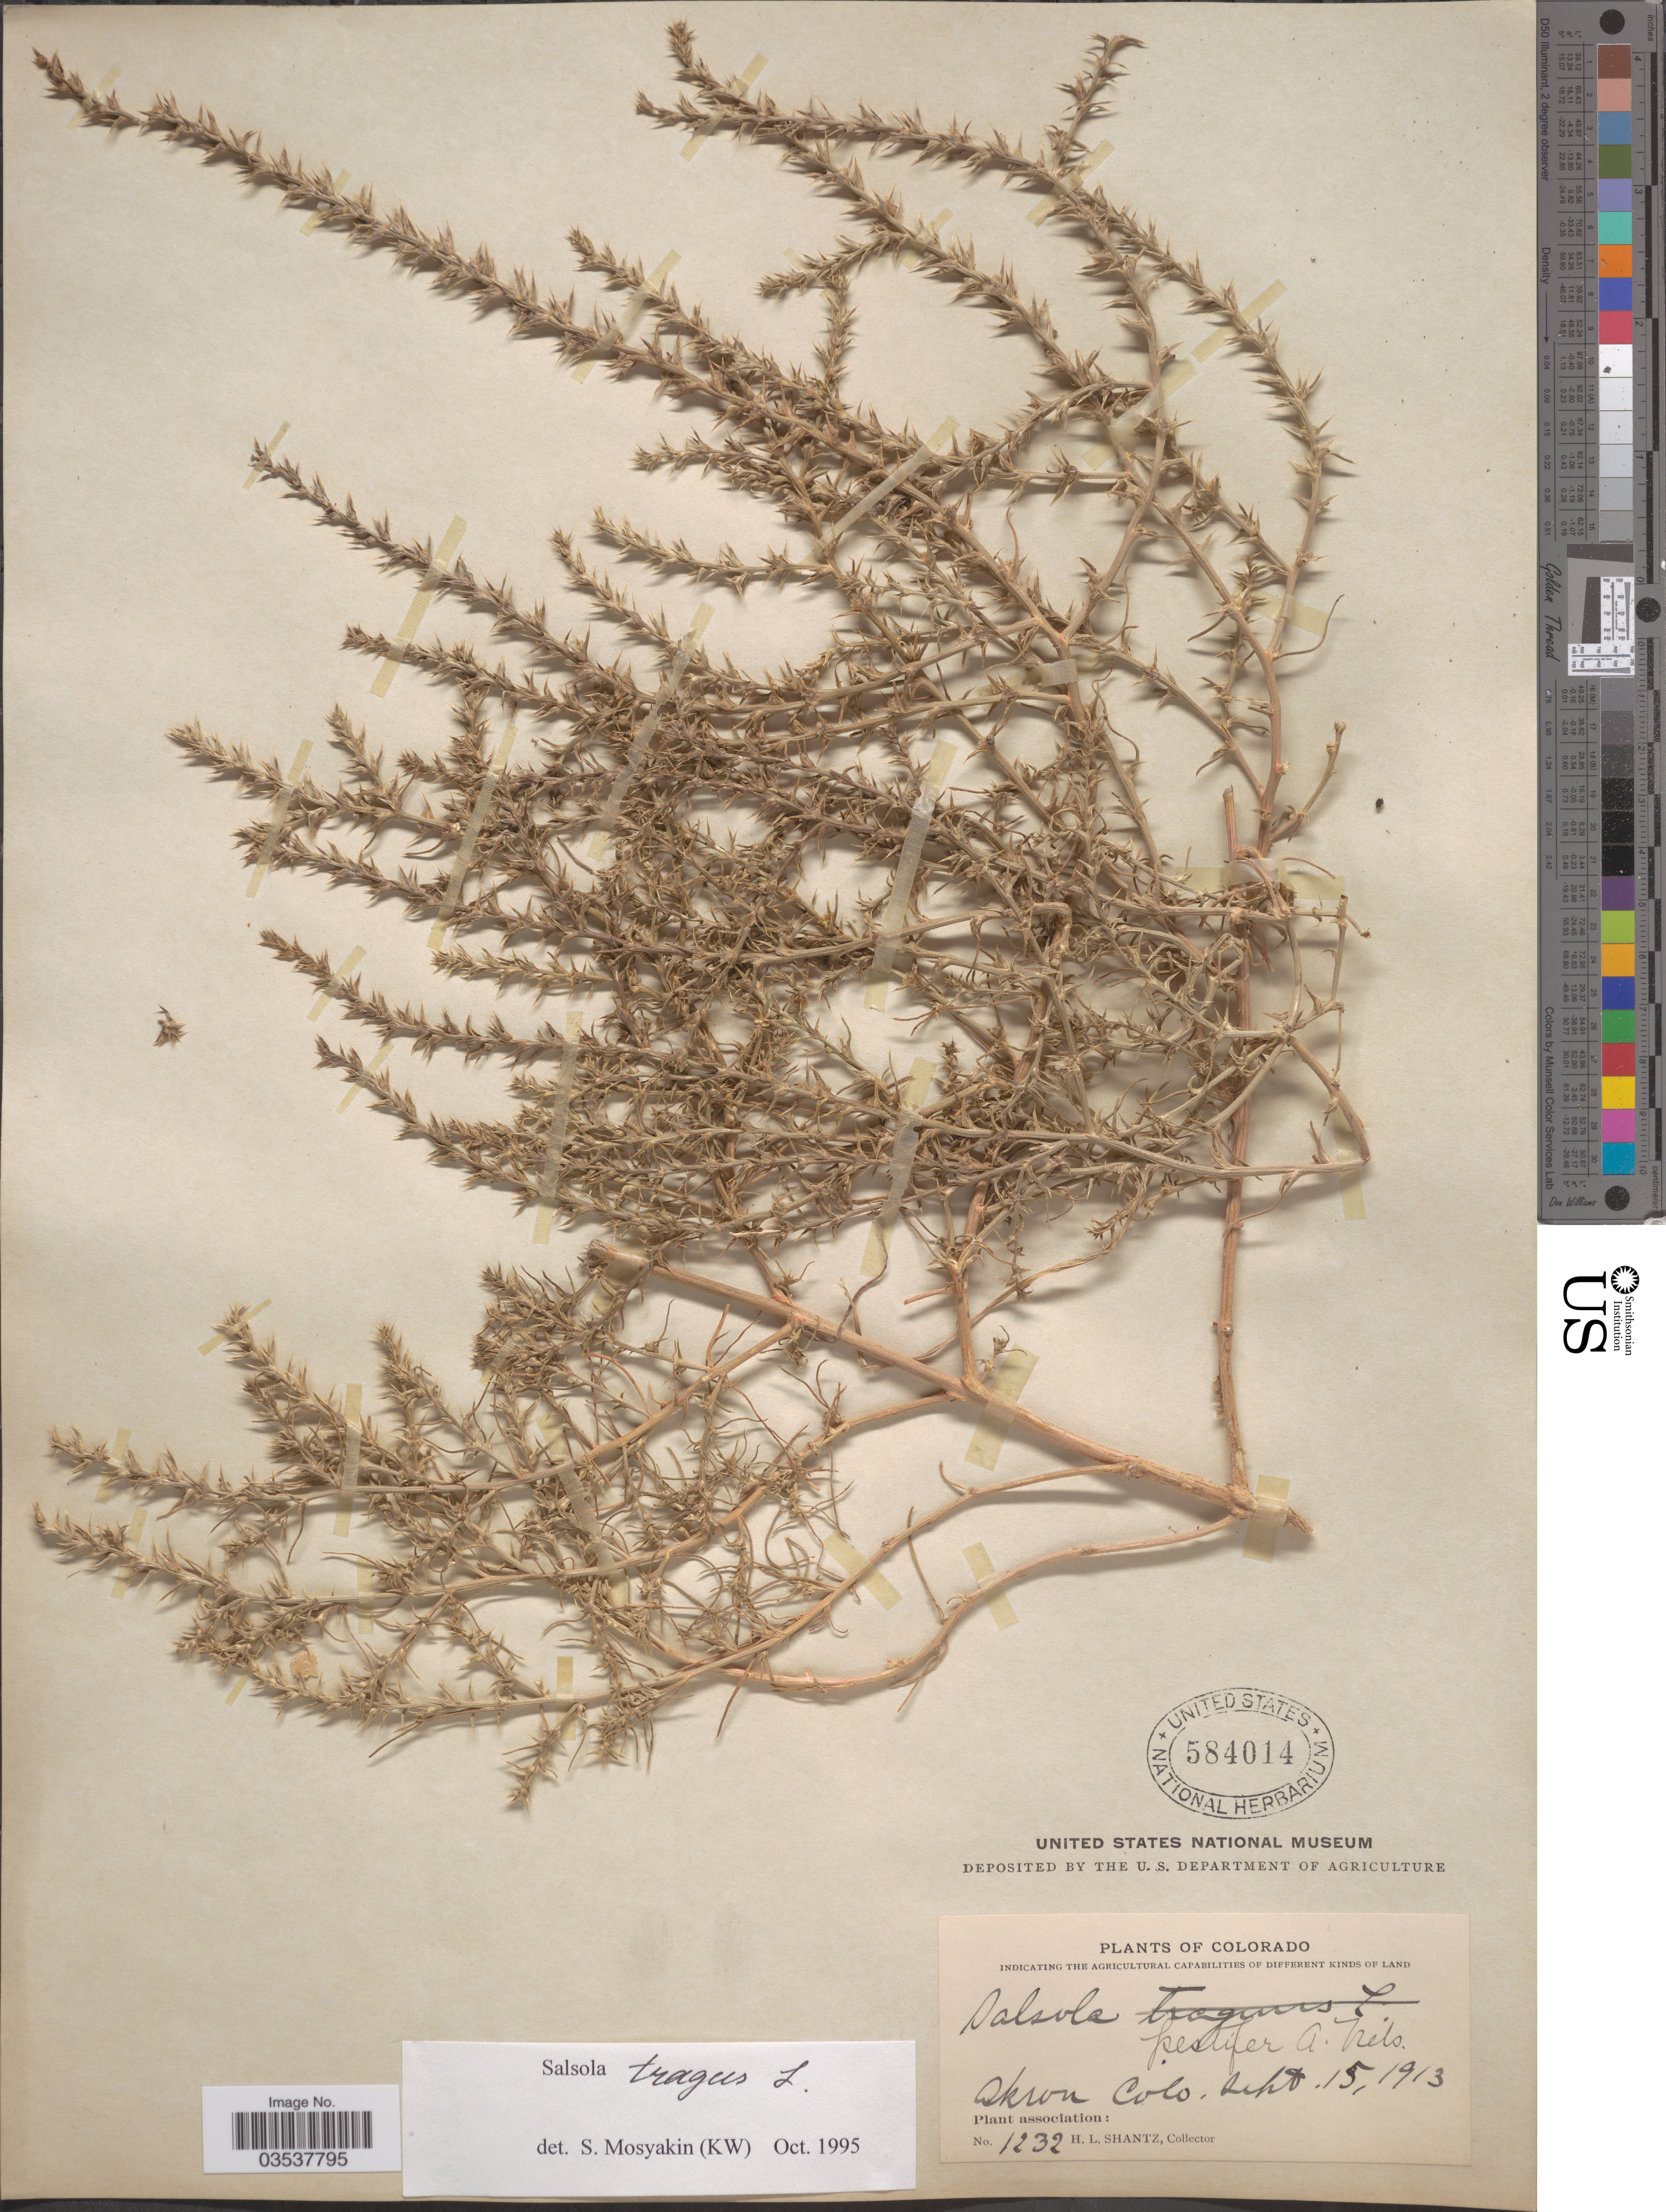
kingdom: Plantae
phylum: Tracheophyta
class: Magnoliopsida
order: Caryophyllales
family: Amaranthaceae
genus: Salsola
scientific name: Salsola pestifer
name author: A. Nelson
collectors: H. Shantz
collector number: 1232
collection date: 1913-09-15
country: United States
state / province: Colorado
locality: Akron.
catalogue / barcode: US 584014